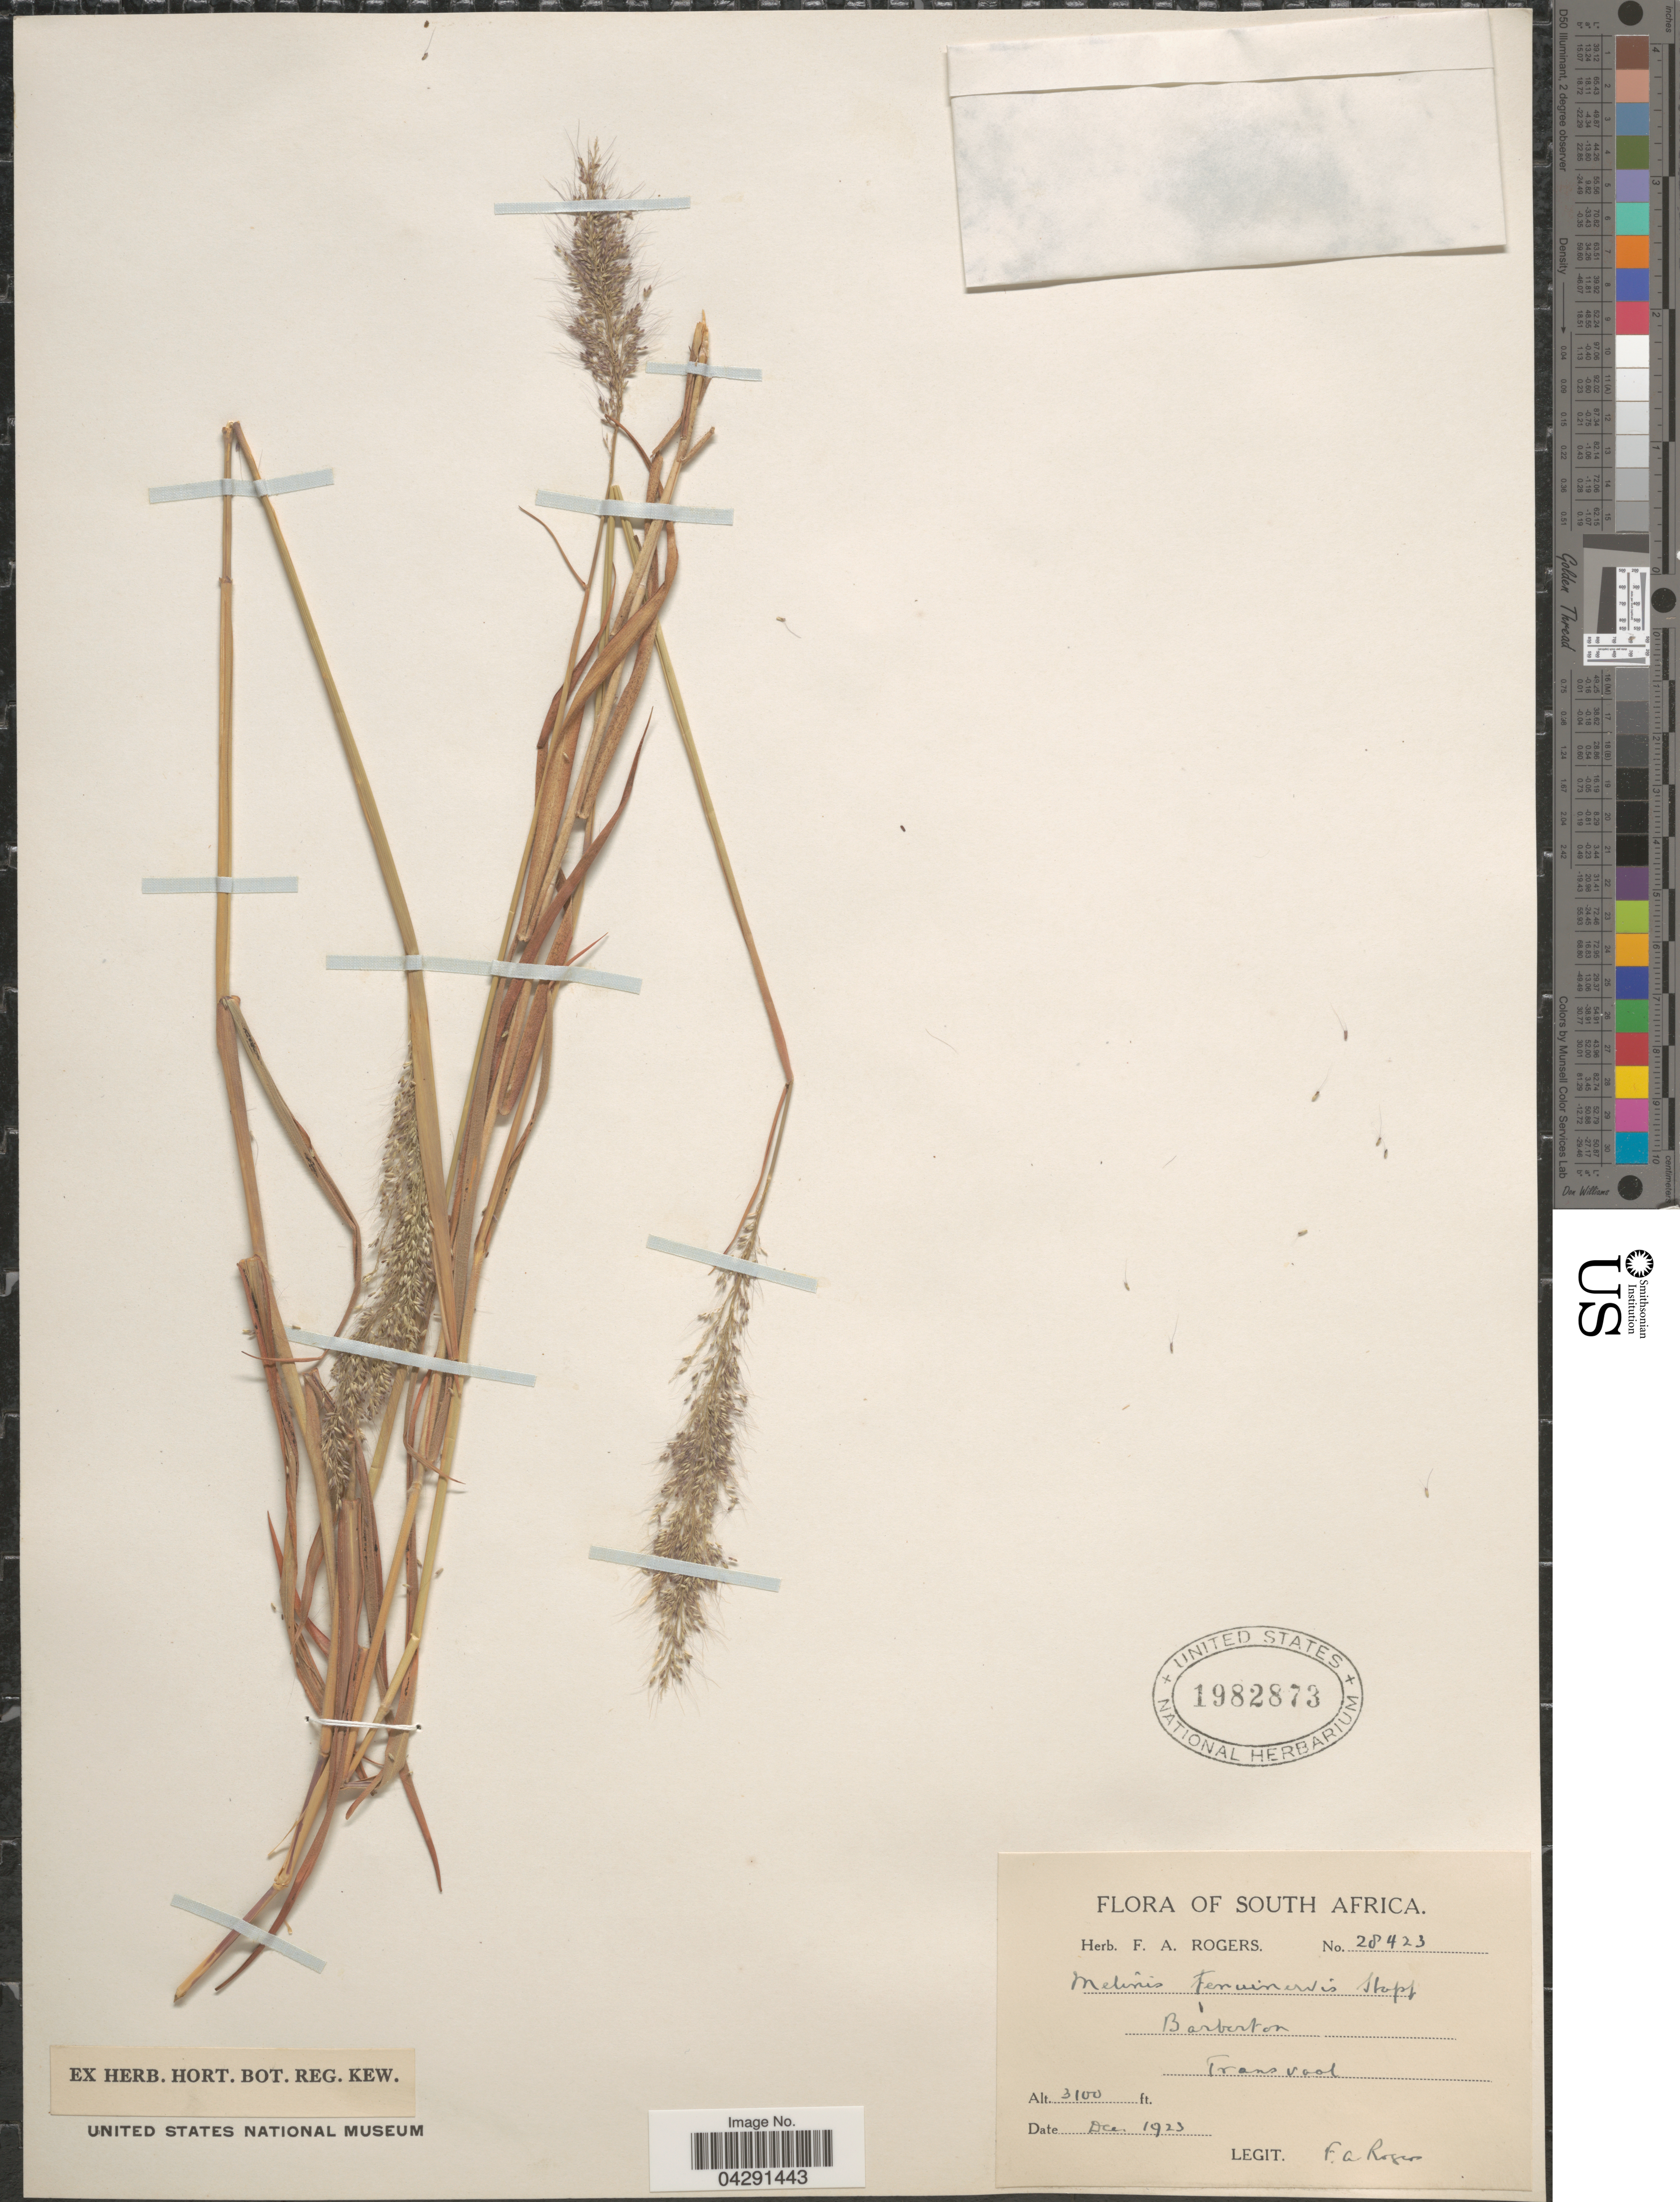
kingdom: Plantae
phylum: Tracheophyta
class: Liliopsida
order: Poales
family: Poaceae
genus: Melinis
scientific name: Melinis minutiflora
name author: P. Beauv.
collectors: F. A. Rogers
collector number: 28423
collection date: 1923-12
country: South Africa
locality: Barberton. Transvaal.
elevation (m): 945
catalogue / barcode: US 1982873